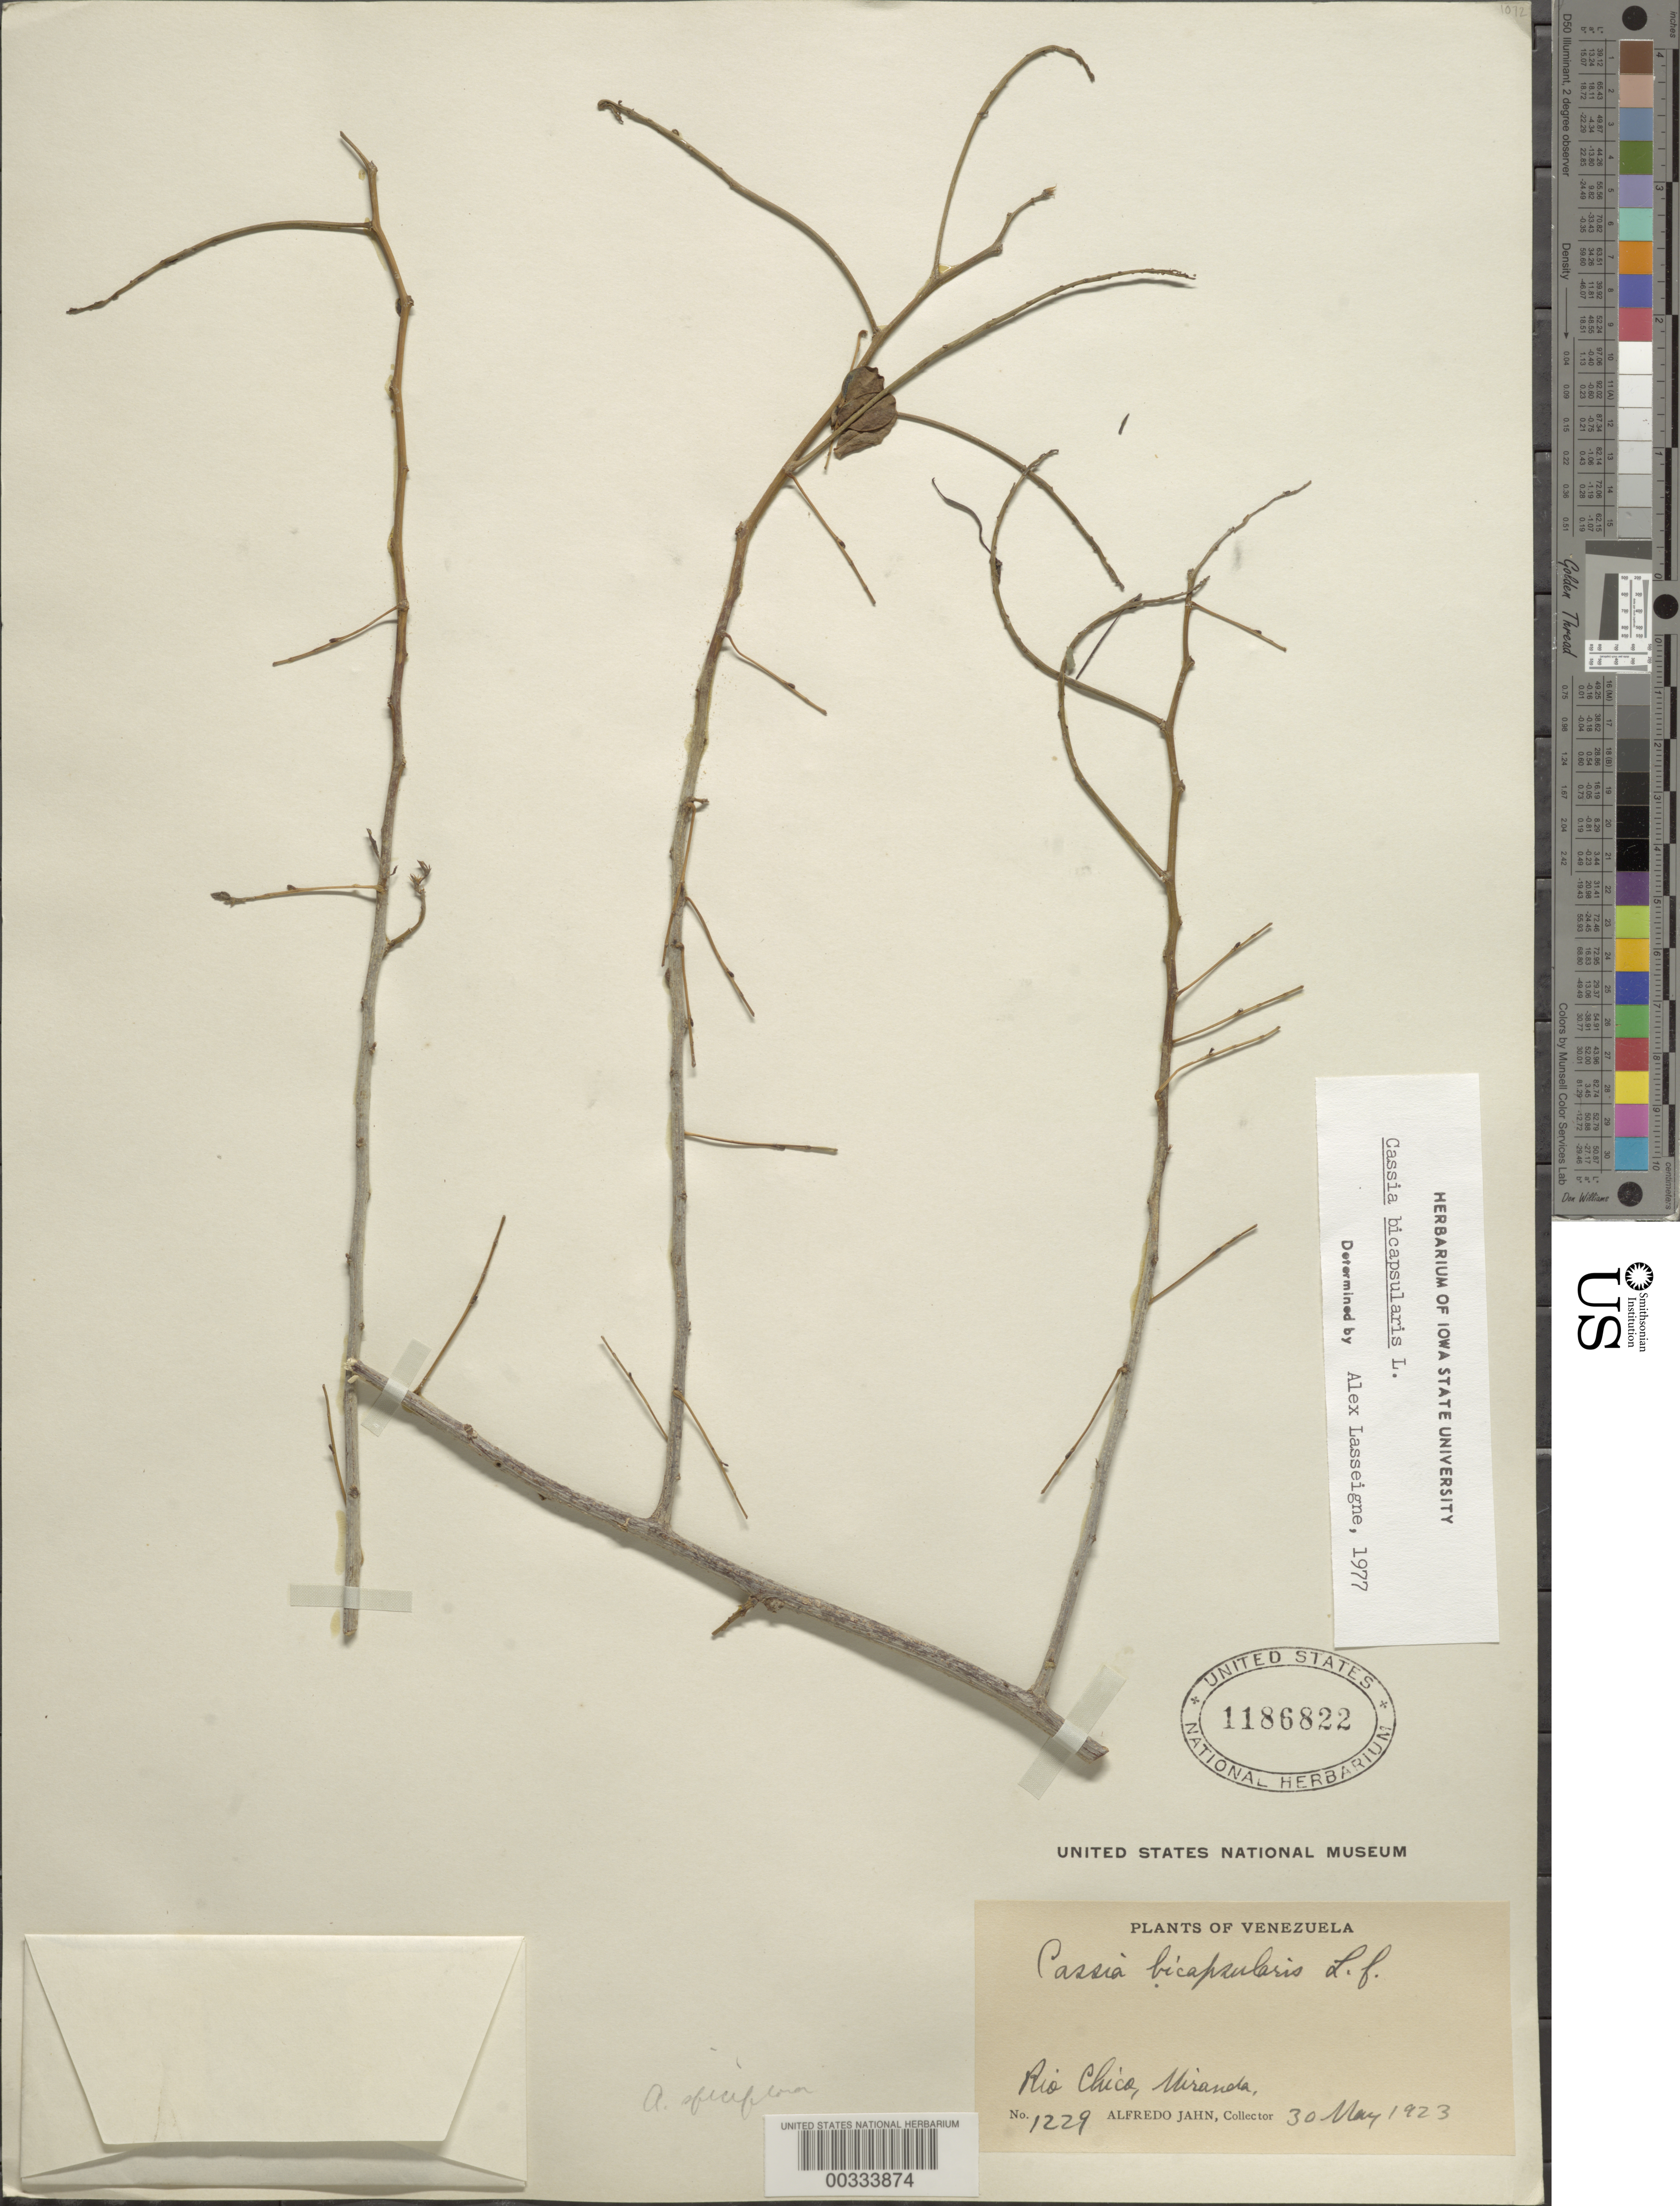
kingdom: Plantae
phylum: Tracheophyta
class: Magnoliopsida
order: Fabales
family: Fabaceae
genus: Senna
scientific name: Senna bicapsularis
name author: (L.) Roxb.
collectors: A. Jahn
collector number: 1229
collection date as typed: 30 May 1923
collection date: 1923-05-30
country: Venezuela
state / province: Miranda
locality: Rio chico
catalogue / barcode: US 1186822